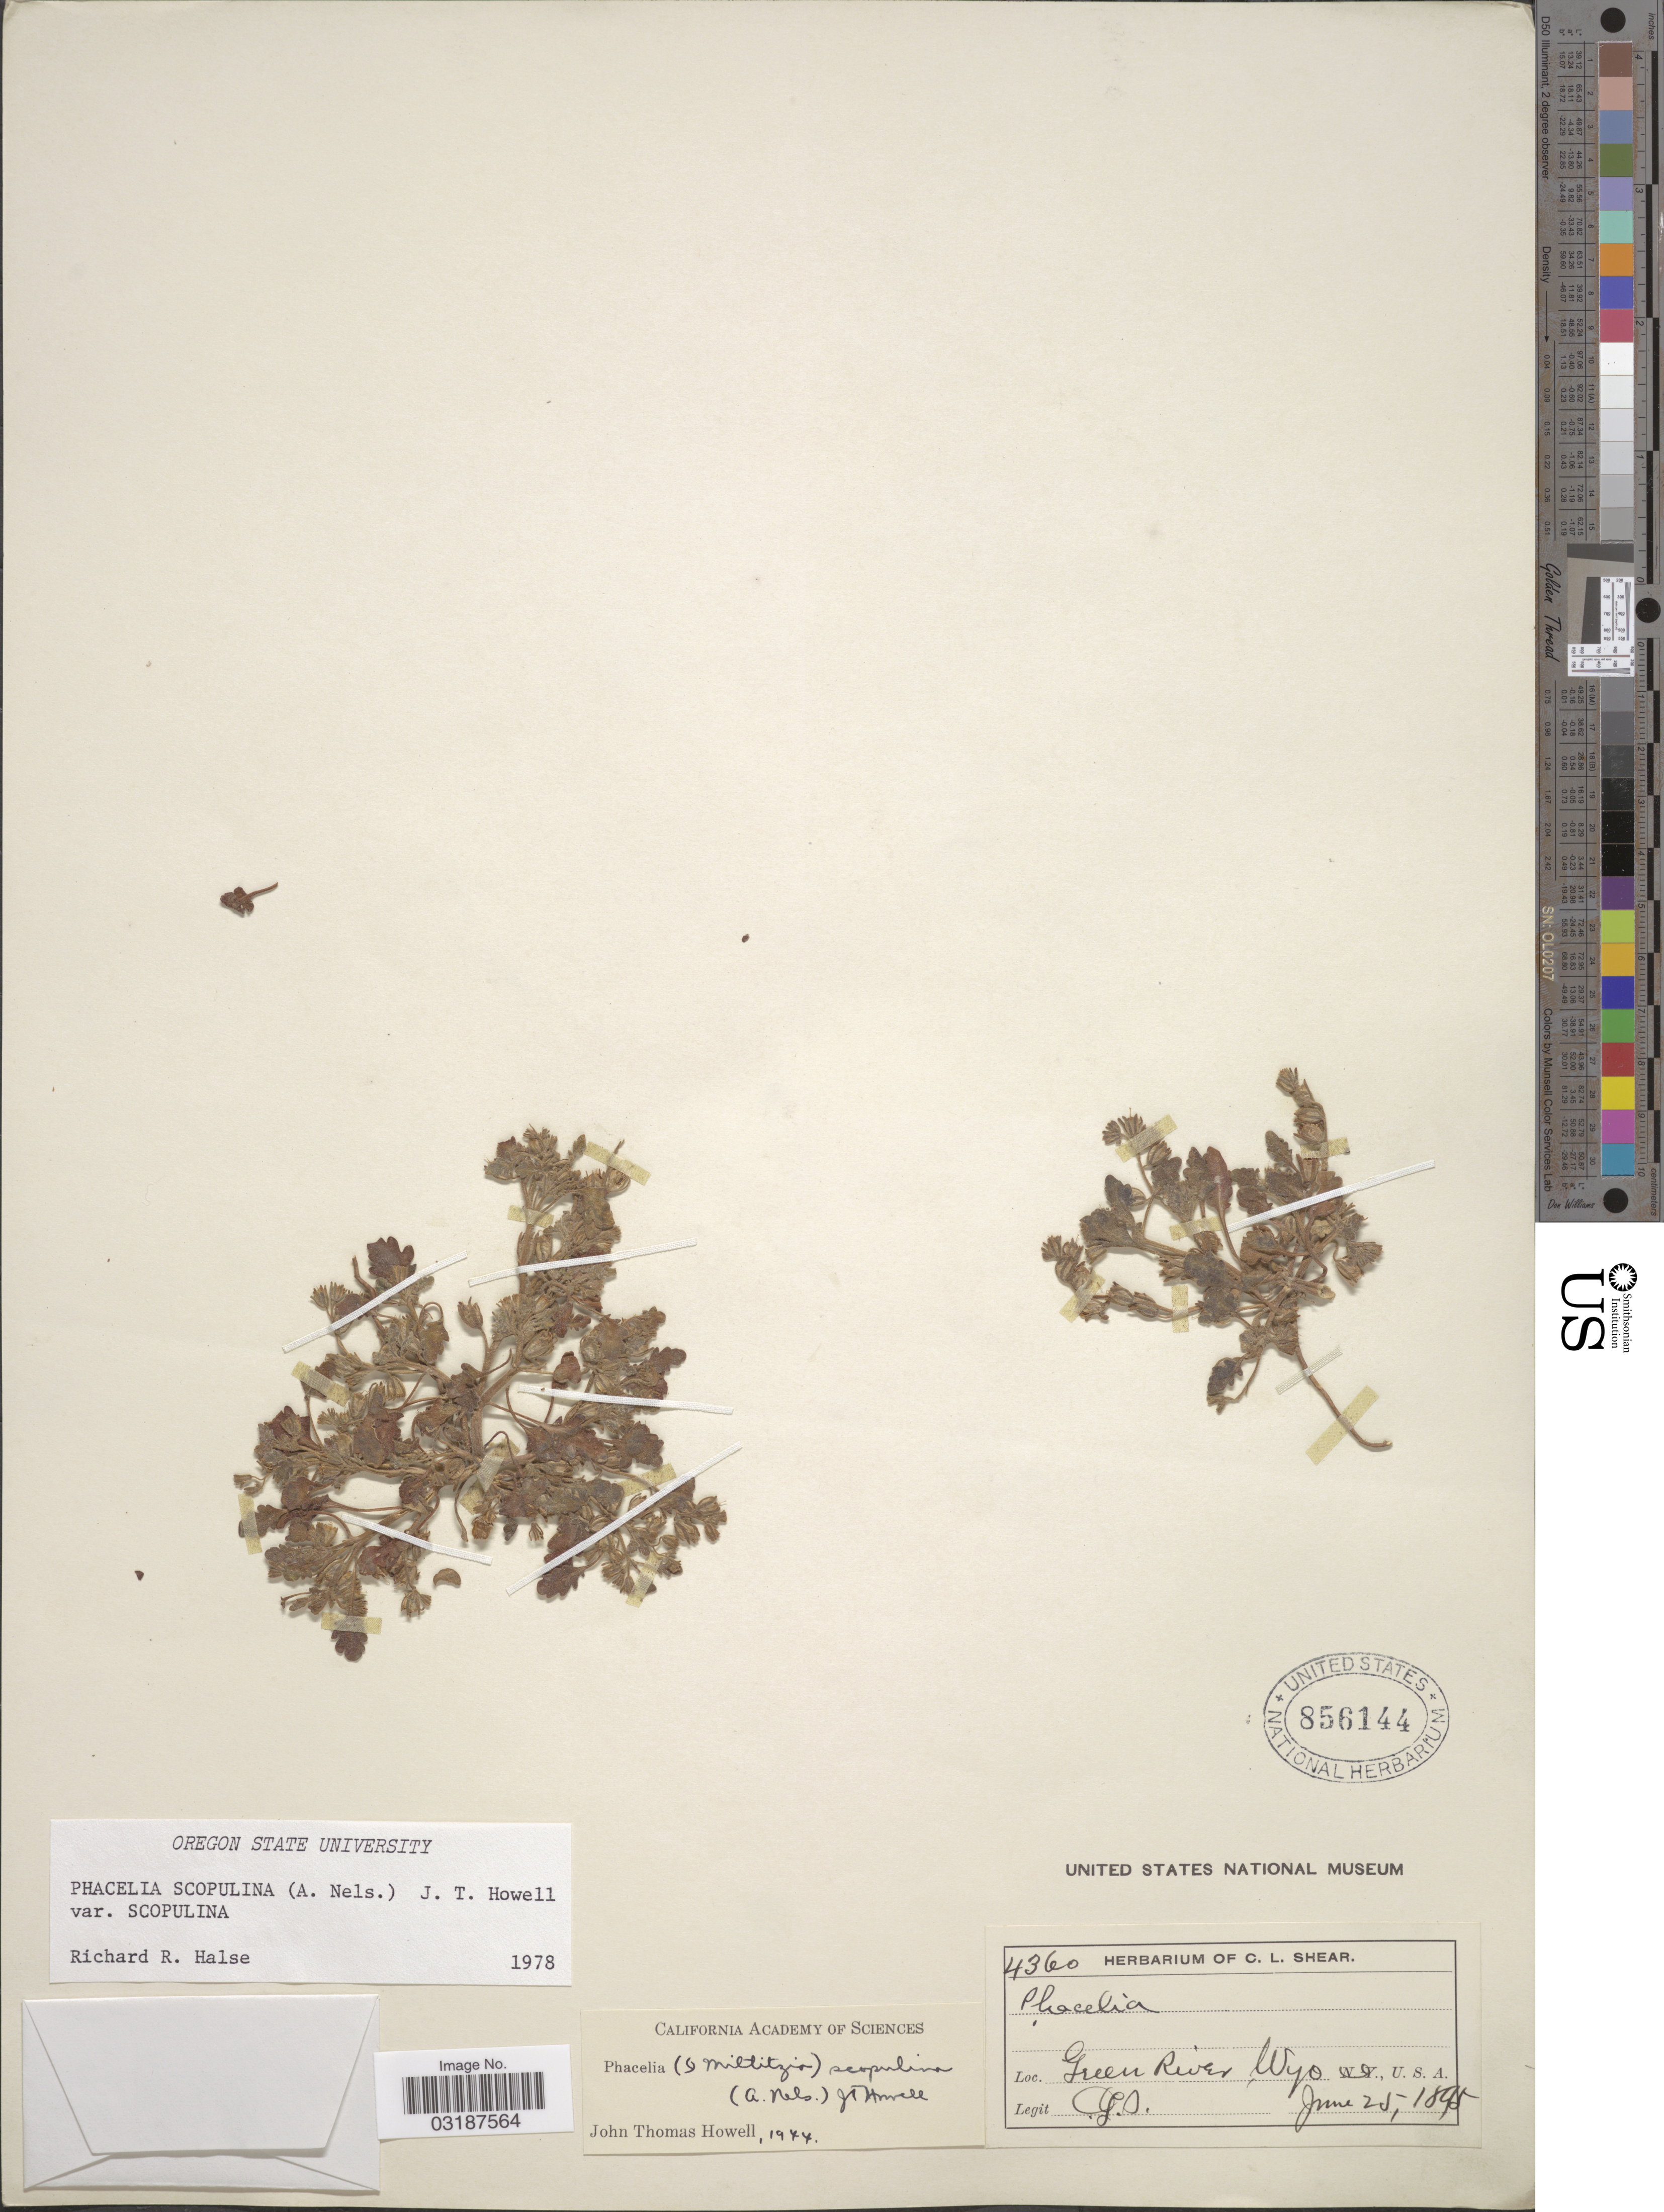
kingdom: Plantae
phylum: Tracheophyta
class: Magnoliopsida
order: Boraginales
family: Hydrophyllaceae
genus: Phacelia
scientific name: Phacelia scopulina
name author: (A. Nelson) J.T. Howell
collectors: C. L. Shear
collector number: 4360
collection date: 1895-06-25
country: United States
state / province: Wyoming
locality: Green River.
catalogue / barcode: US 856144